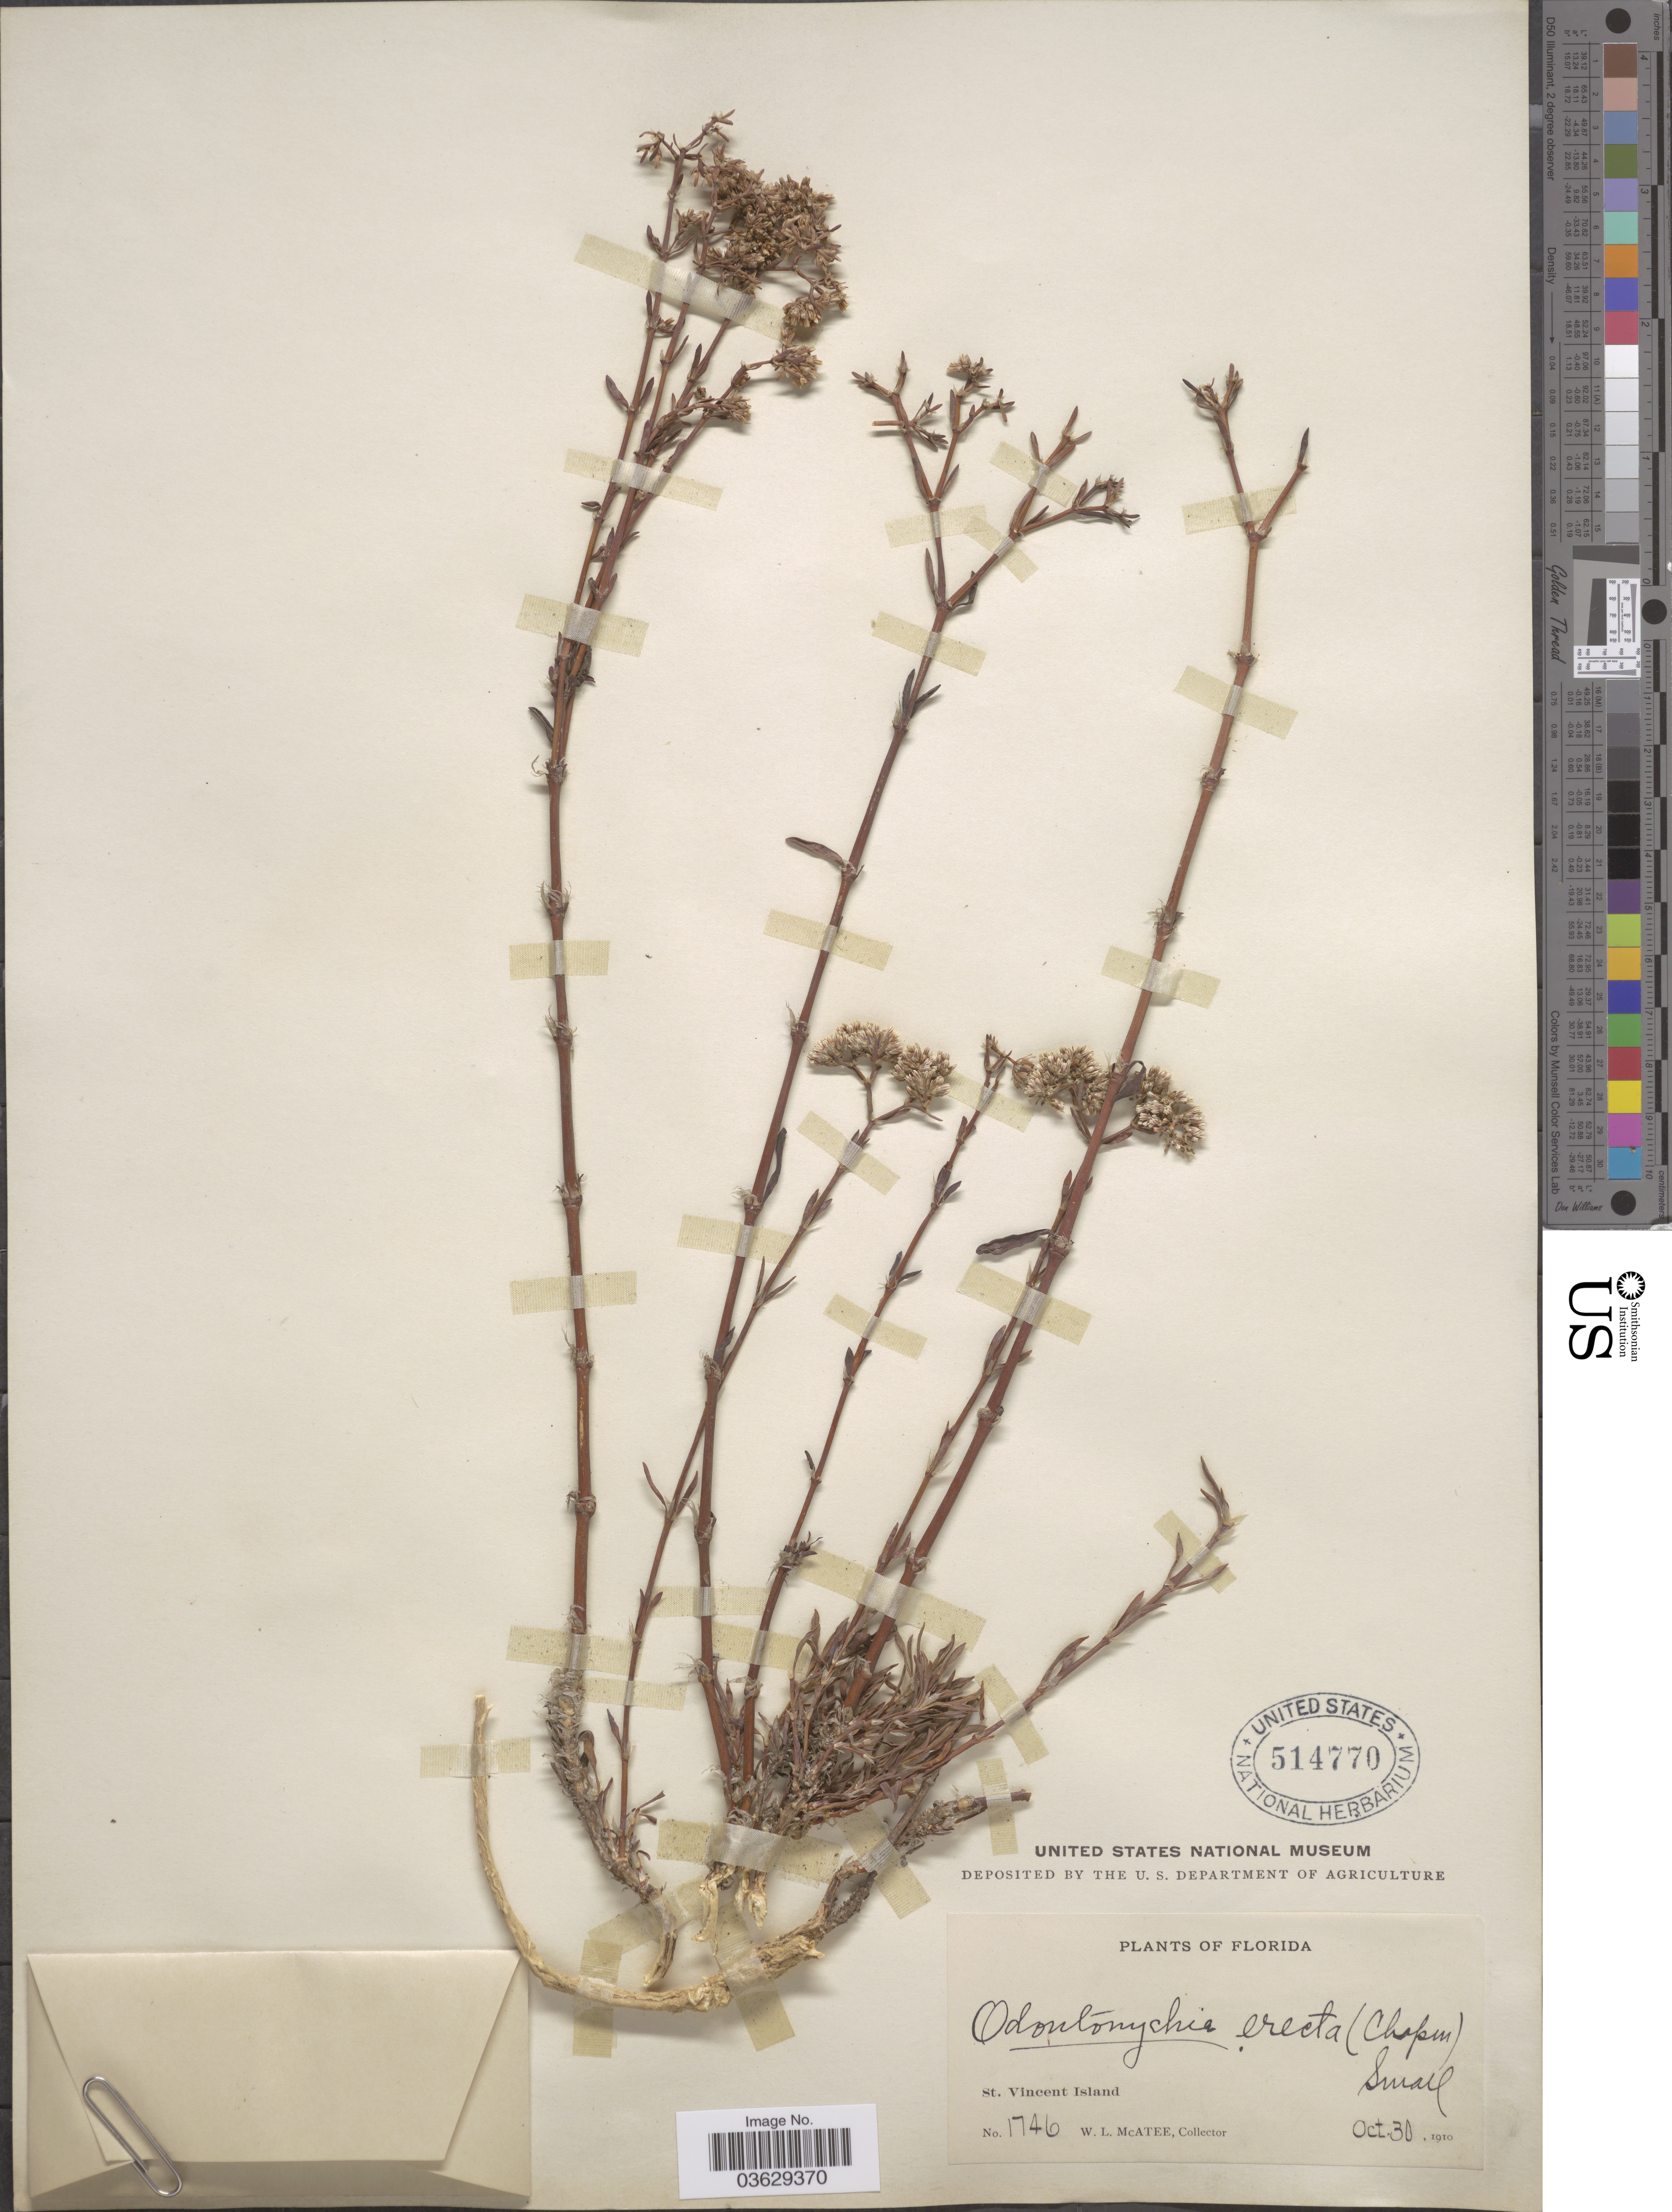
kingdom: Plantae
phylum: Tracheophyta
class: Magnoliopsida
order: Caryophyllales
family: Caryophyllaceae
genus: Paronychia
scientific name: Paronychia erecta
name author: (Chapm.) Shinners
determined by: Strong, Mark T., (BOT), Smithsonian Institution - National Museum of Natural History (UNITED STATES)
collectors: W. McAtee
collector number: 1746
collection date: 1910-10-30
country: United States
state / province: Florida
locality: St. Vincent Island.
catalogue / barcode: US 514770